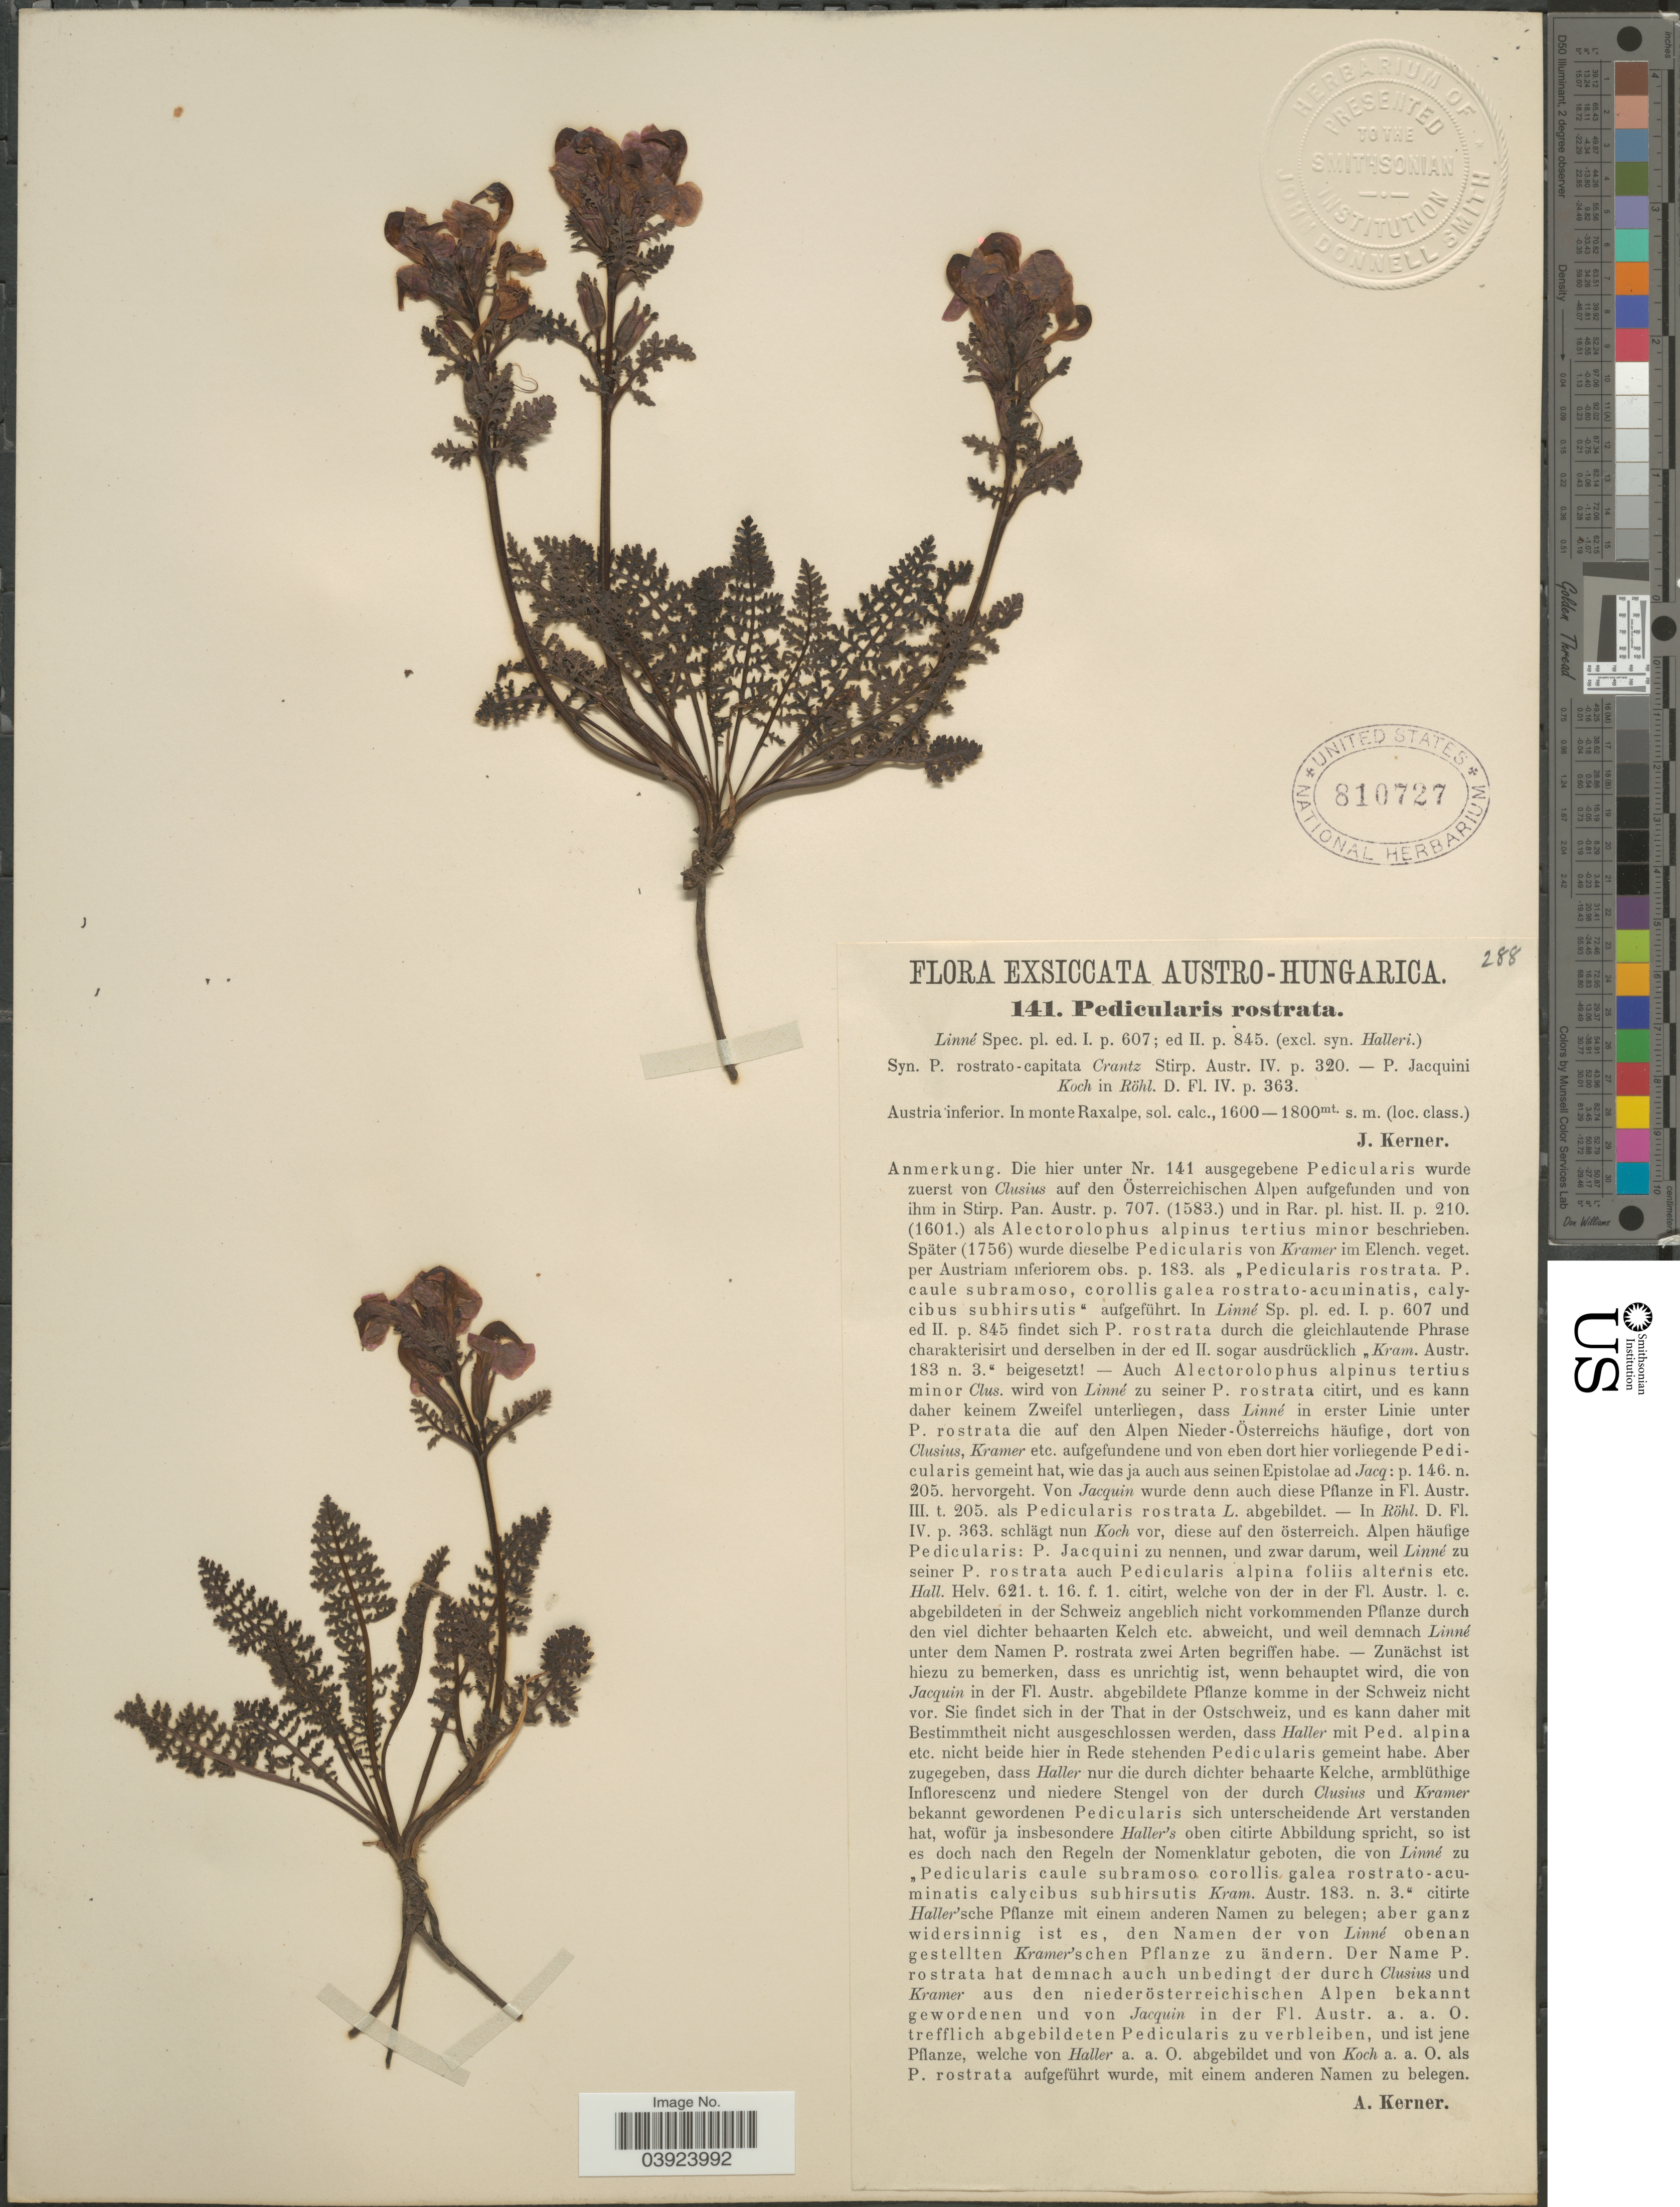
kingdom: Plantae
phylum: Tracheophyta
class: Magnoliopsida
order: Lamiales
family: Orobanchaceae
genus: Pedicularis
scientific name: Pedicularis rostrata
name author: Jacq.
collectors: J. Kerner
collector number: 141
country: Austria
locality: Austro-Hungarica. Austria inferior. In monte Raxalpe.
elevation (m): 1600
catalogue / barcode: US 810727